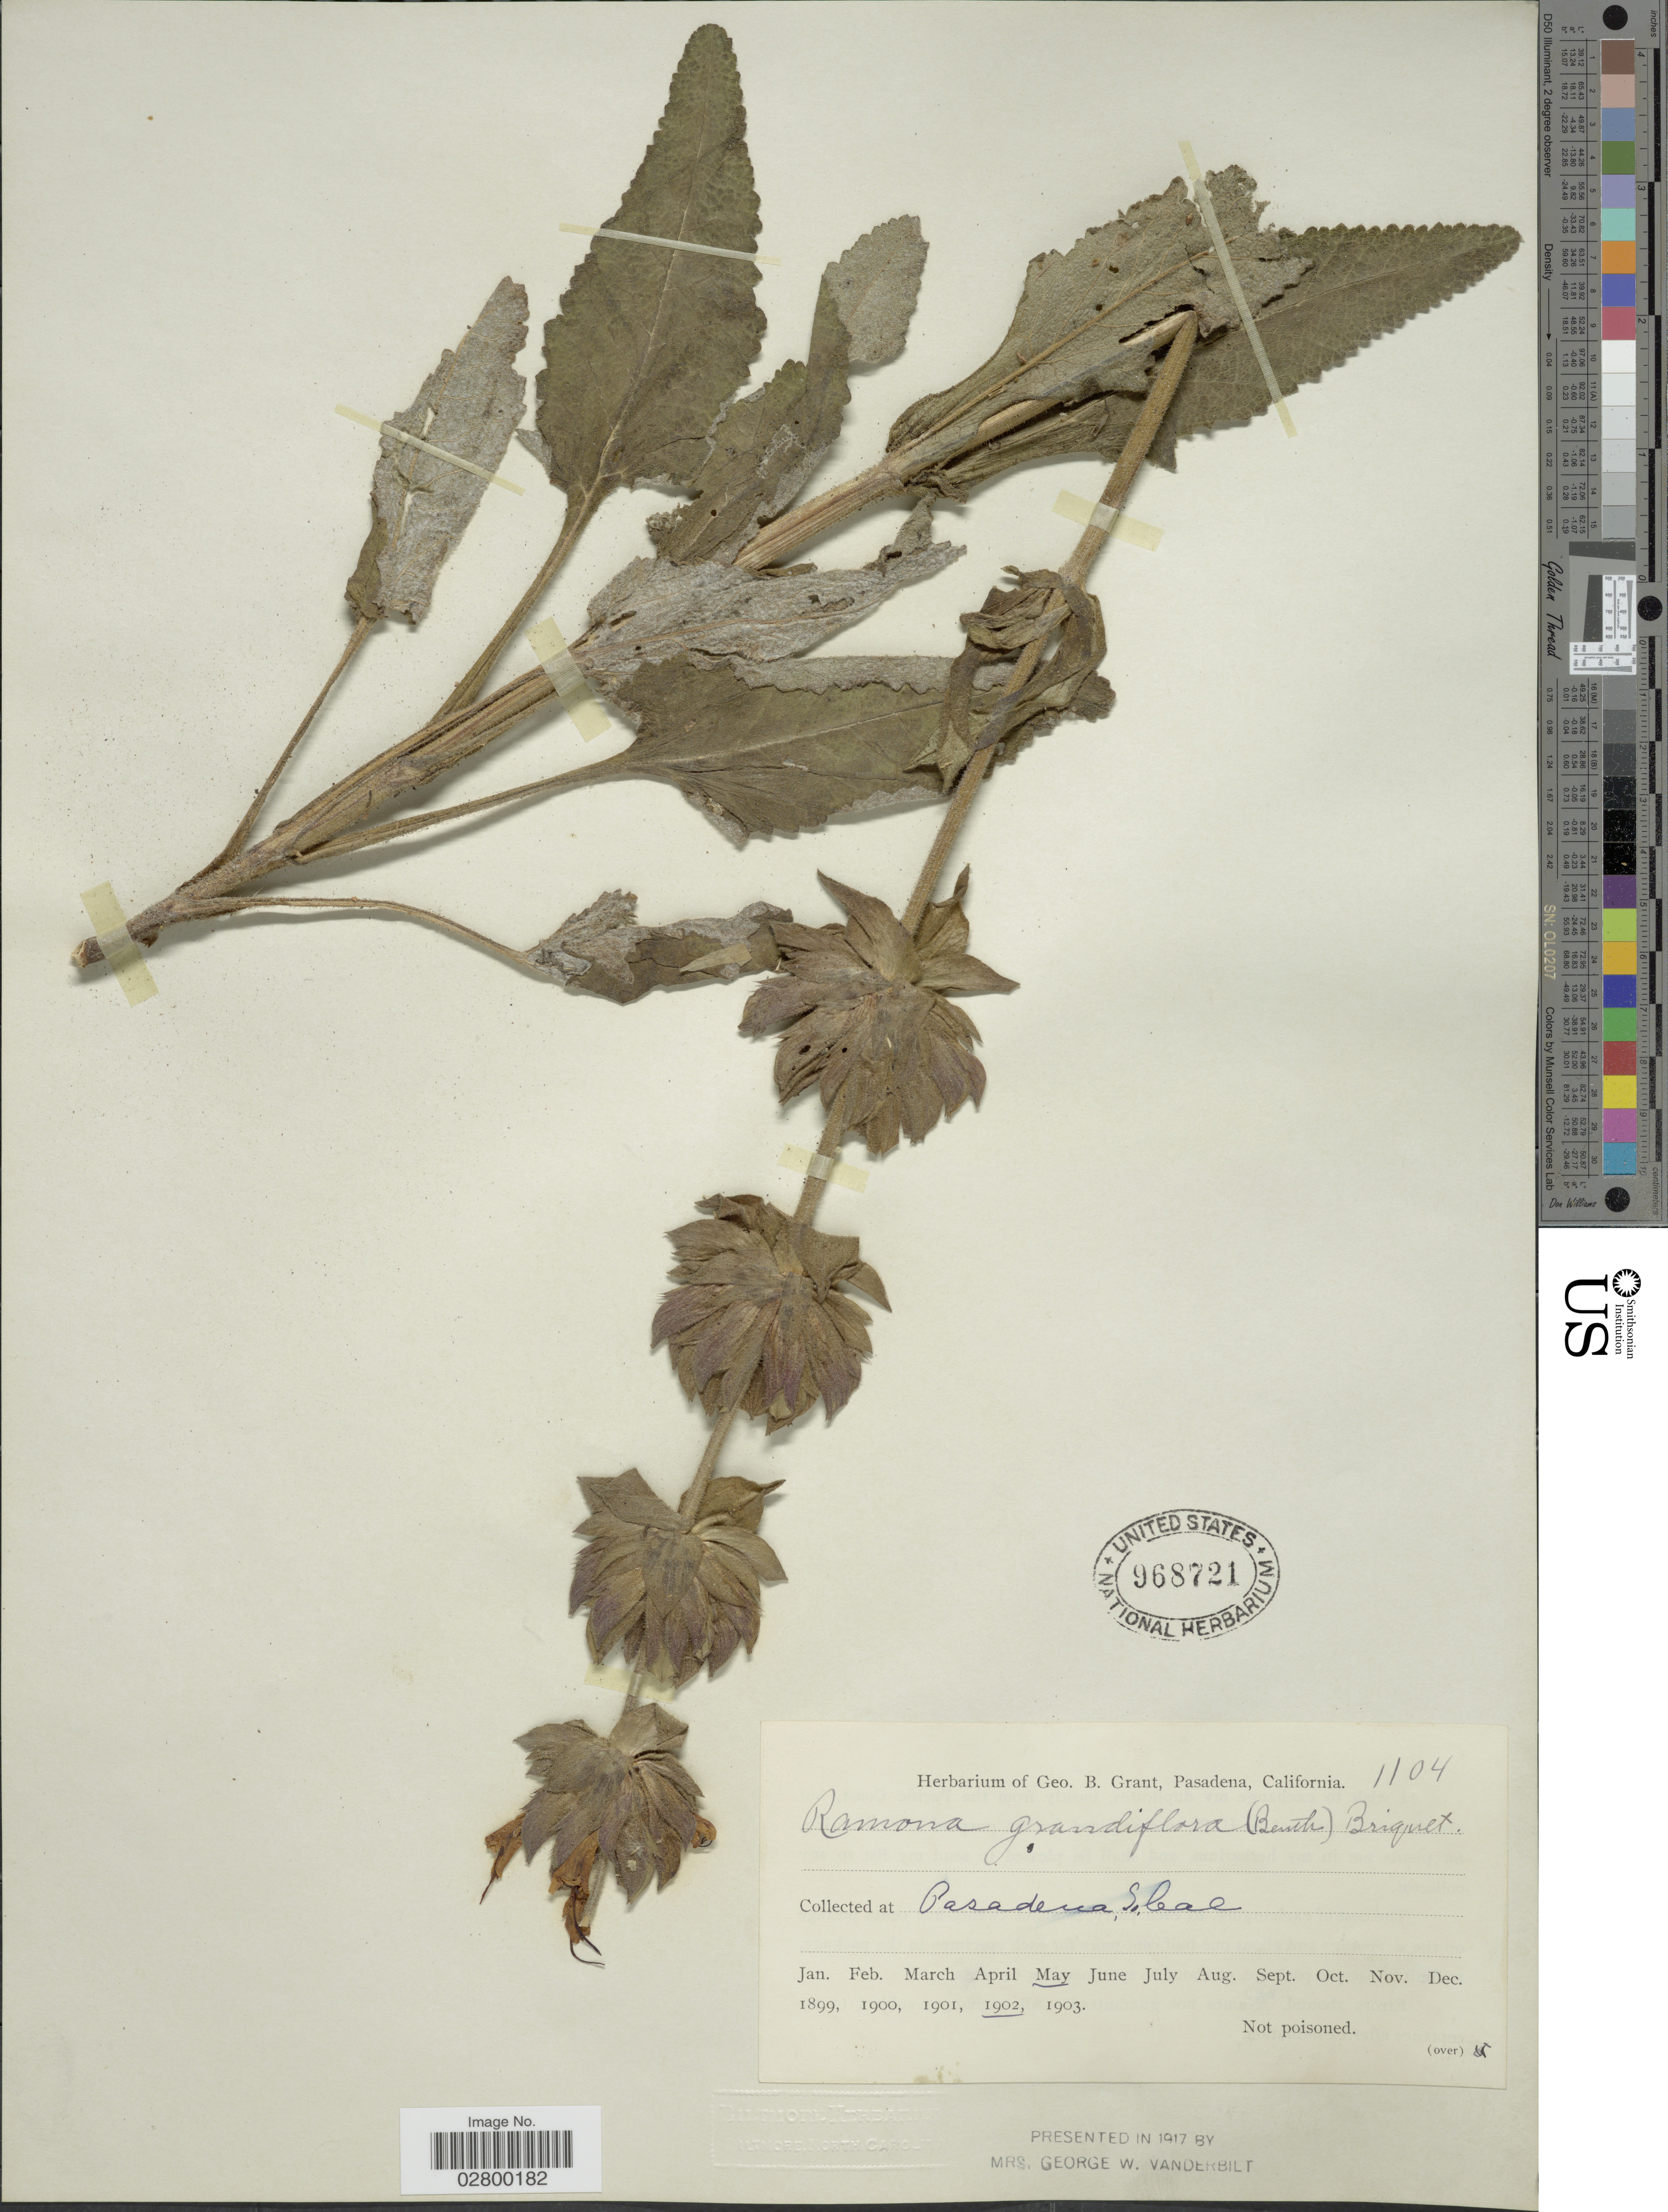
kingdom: Plantae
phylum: Tracheophyta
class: Magnoliopsida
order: Lamiales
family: Lamiaceae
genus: Salvia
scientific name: Salvia spathacea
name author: Greene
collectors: ex herb. Geo. B. Grant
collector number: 1104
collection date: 1902-05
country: United States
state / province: California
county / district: Los Angeles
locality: Pasadena, S. California.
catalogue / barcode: US 968721